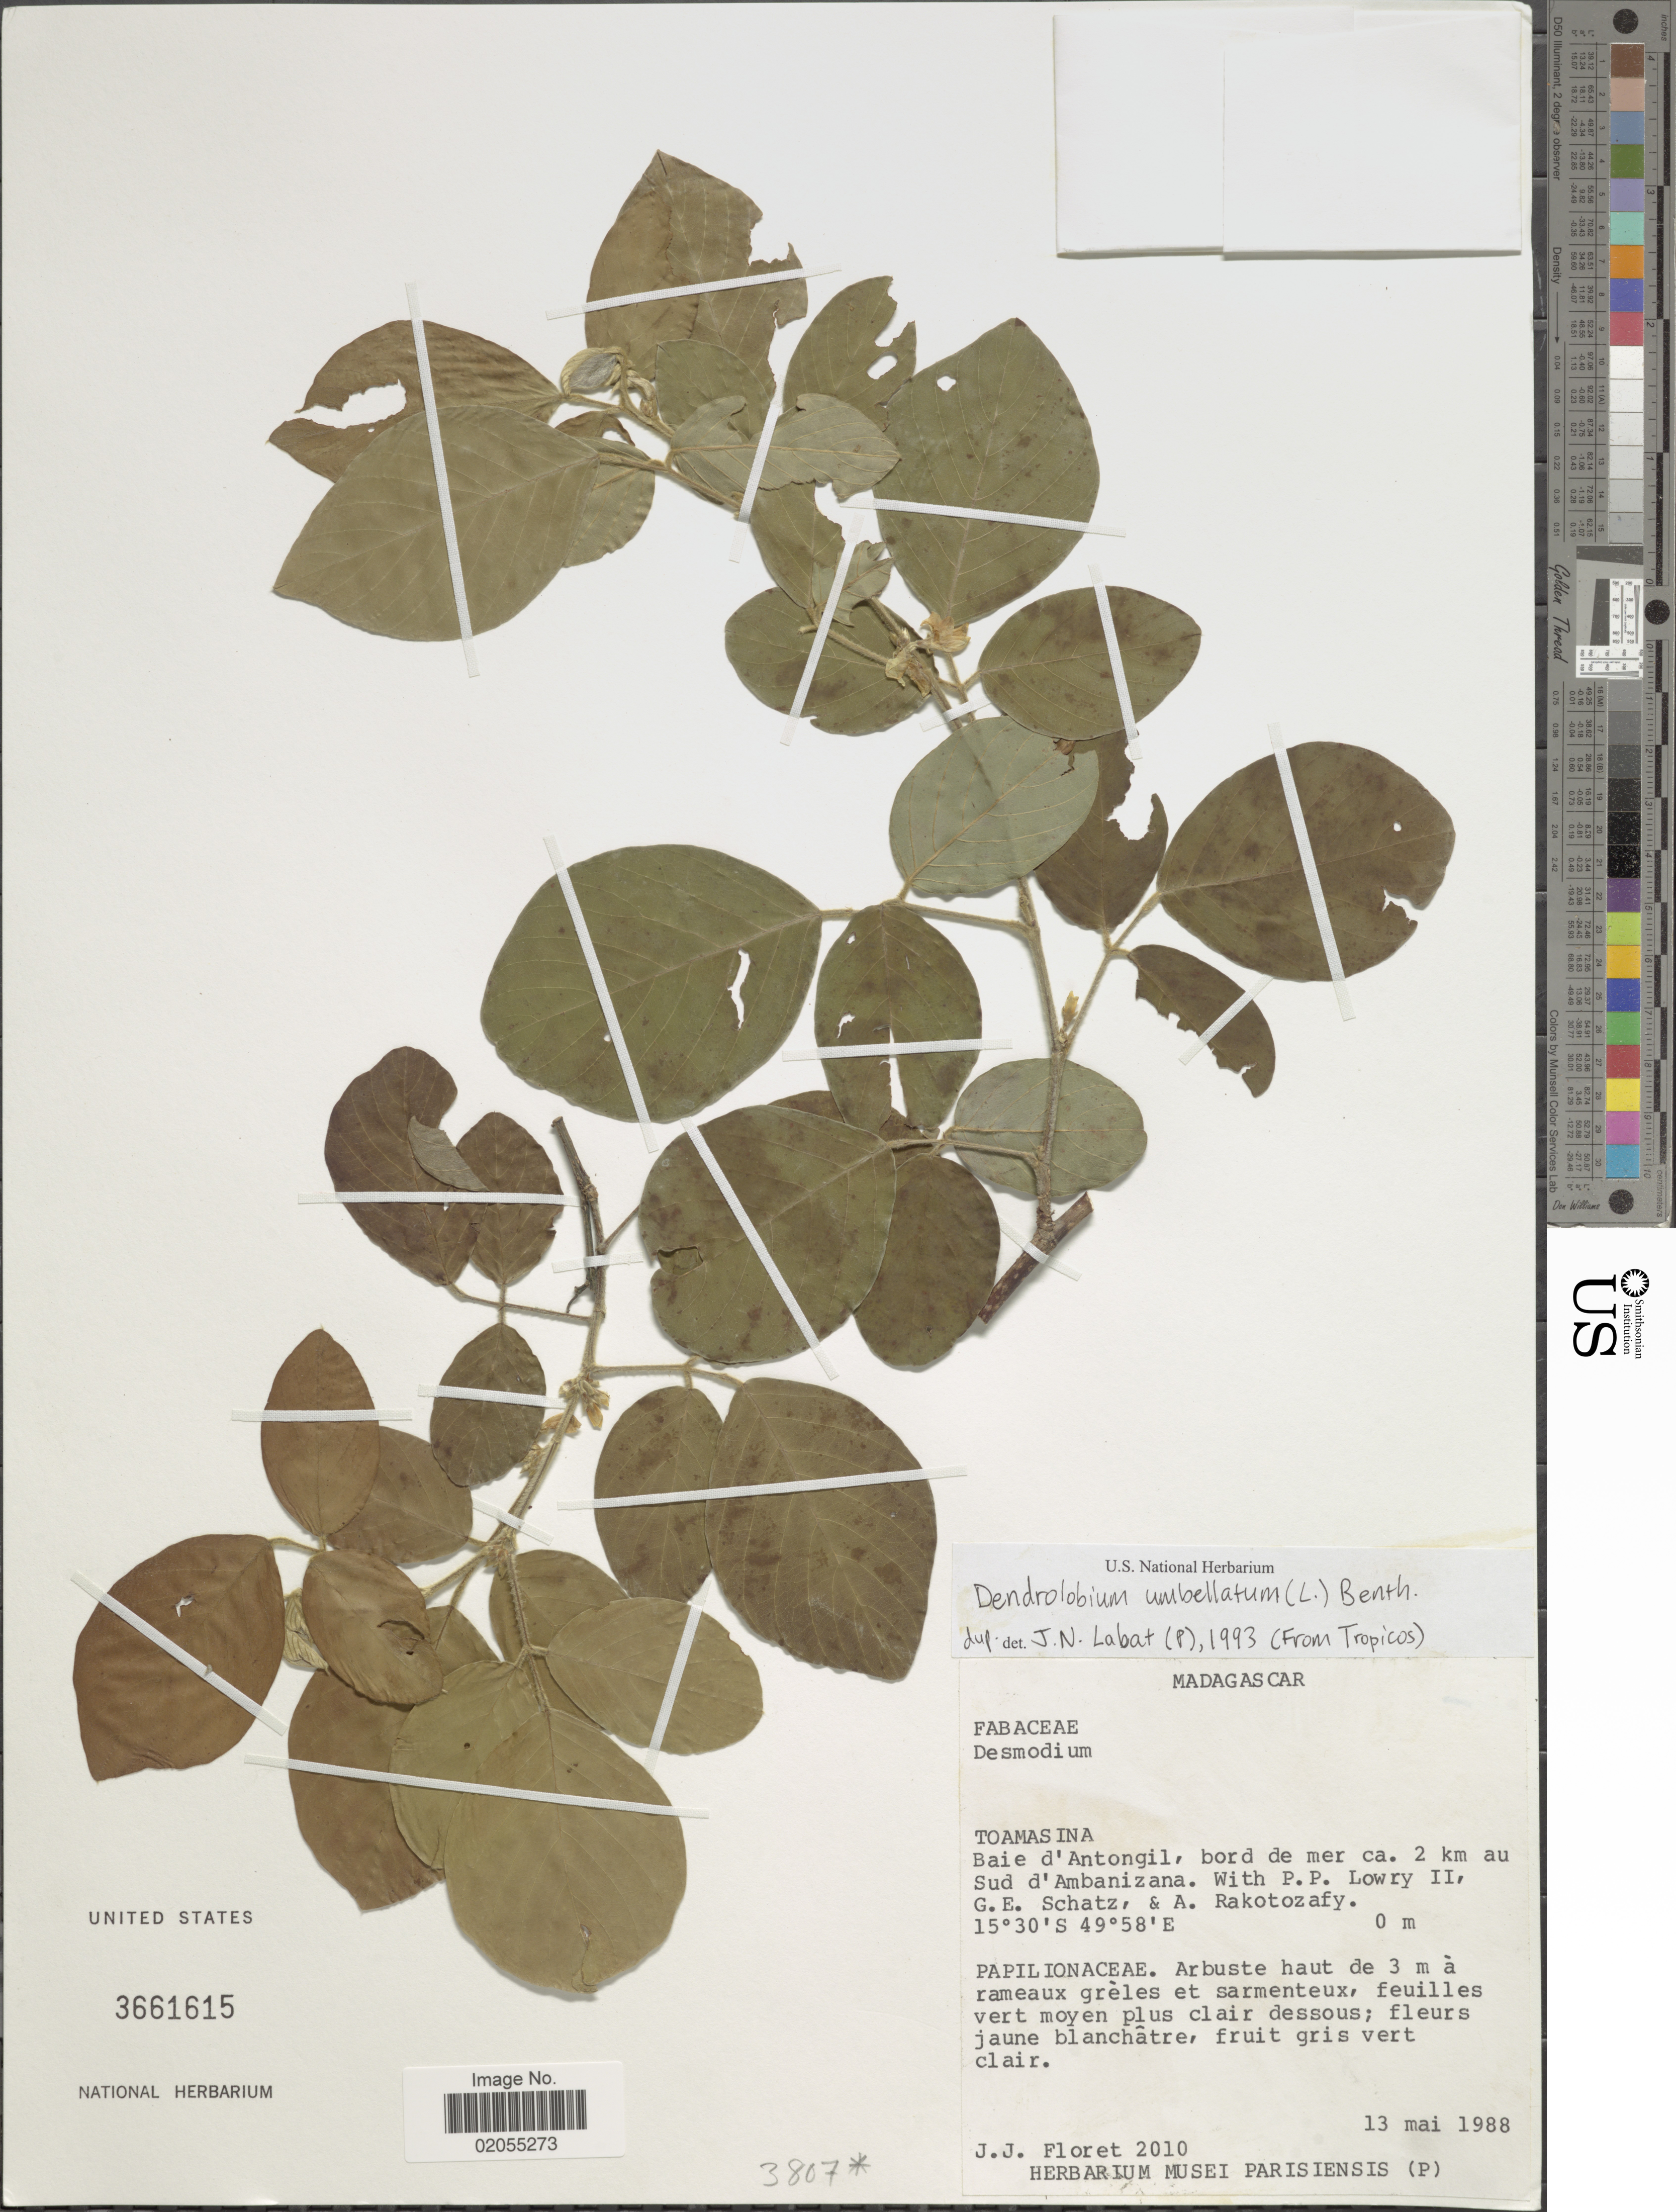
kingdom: Plantae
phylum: Tracheophyta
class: Magnoliopsida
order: Fabales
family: Fabaceae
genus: Desmodium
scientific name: Desmodium umbellatum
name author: (L.) DC.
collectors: J. Floret, P. P. Lowry, G. Schatz & A. Rakotozafy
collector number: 2010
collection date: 1988-05-13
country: Madagascar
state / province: Analanjirofo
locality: Baie d'Antongil, bord de mer ca 2 km au Sud d'Ambanizana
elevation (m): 0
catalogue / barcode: US 3661615